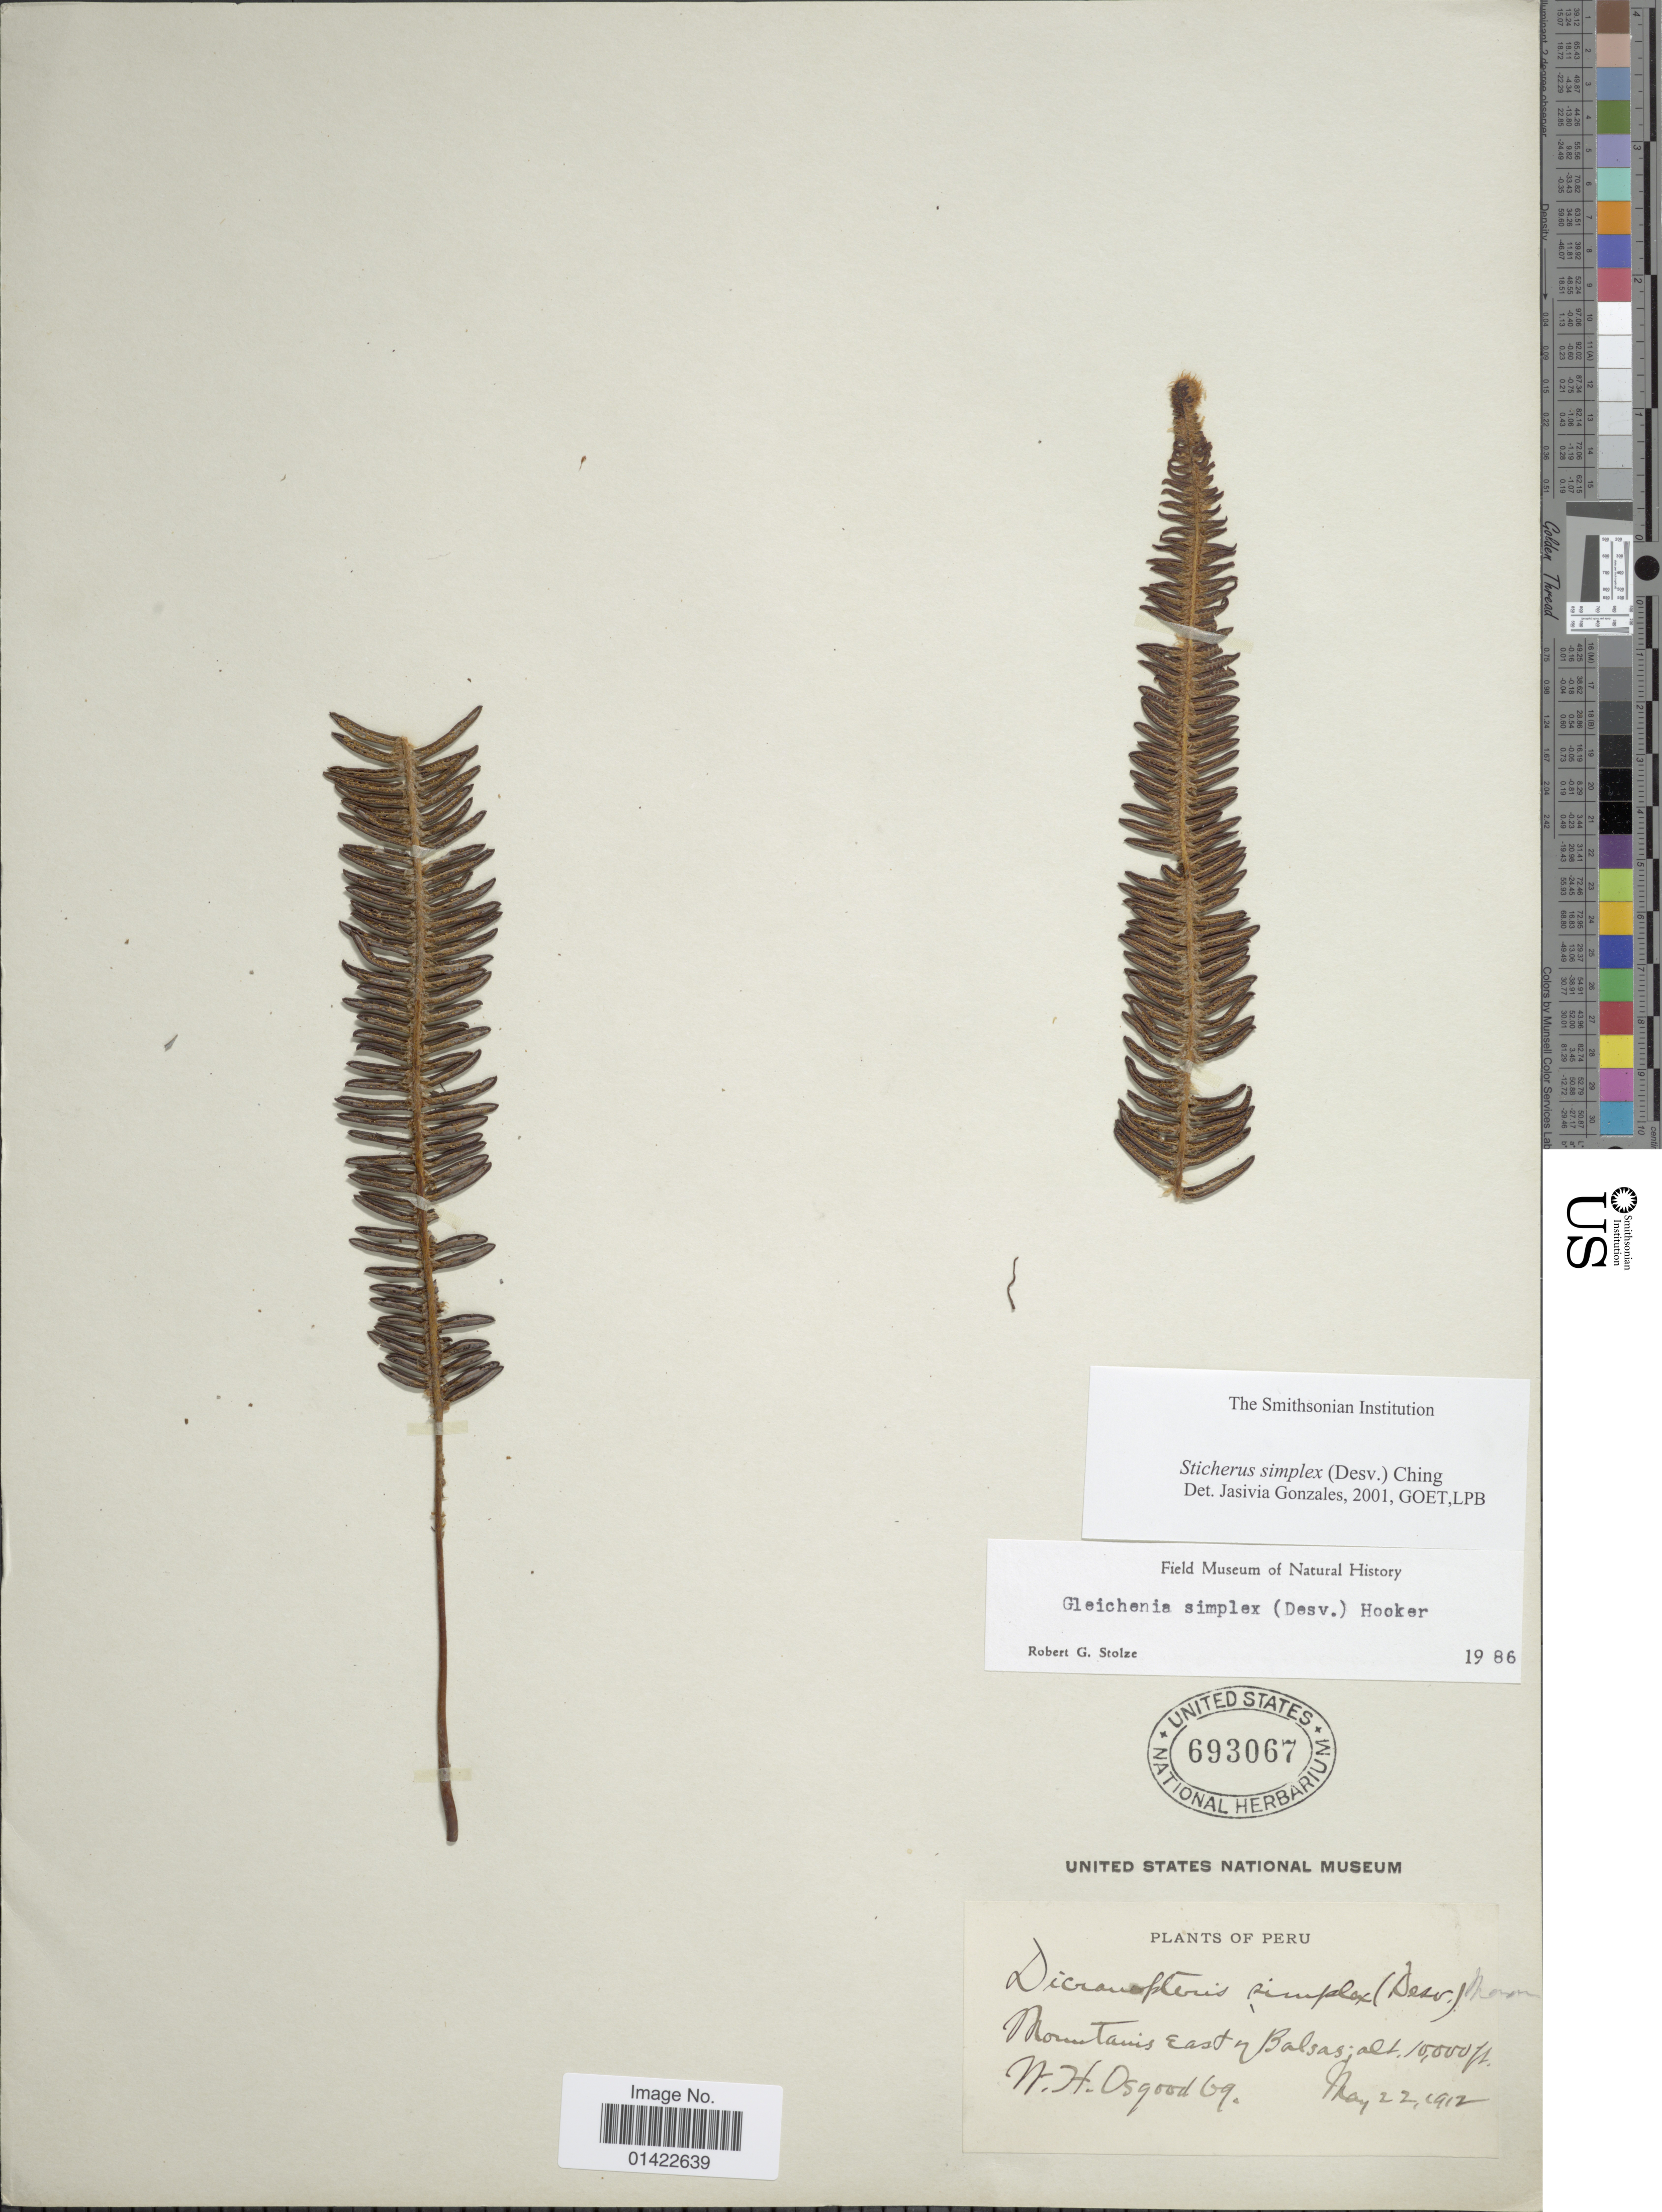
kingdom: Plantae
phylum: Tracheophyta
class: Polypodiopsida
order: Gleicheniales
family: Gleicheniaceae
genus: Sticherus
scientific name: Sticherus simplex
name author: (Desv.) Ching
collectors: W. Osgood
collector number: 69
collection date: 1912-05-22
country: Peru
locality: Mountains East of Balsas.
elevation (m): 3048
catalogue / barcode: US 693067